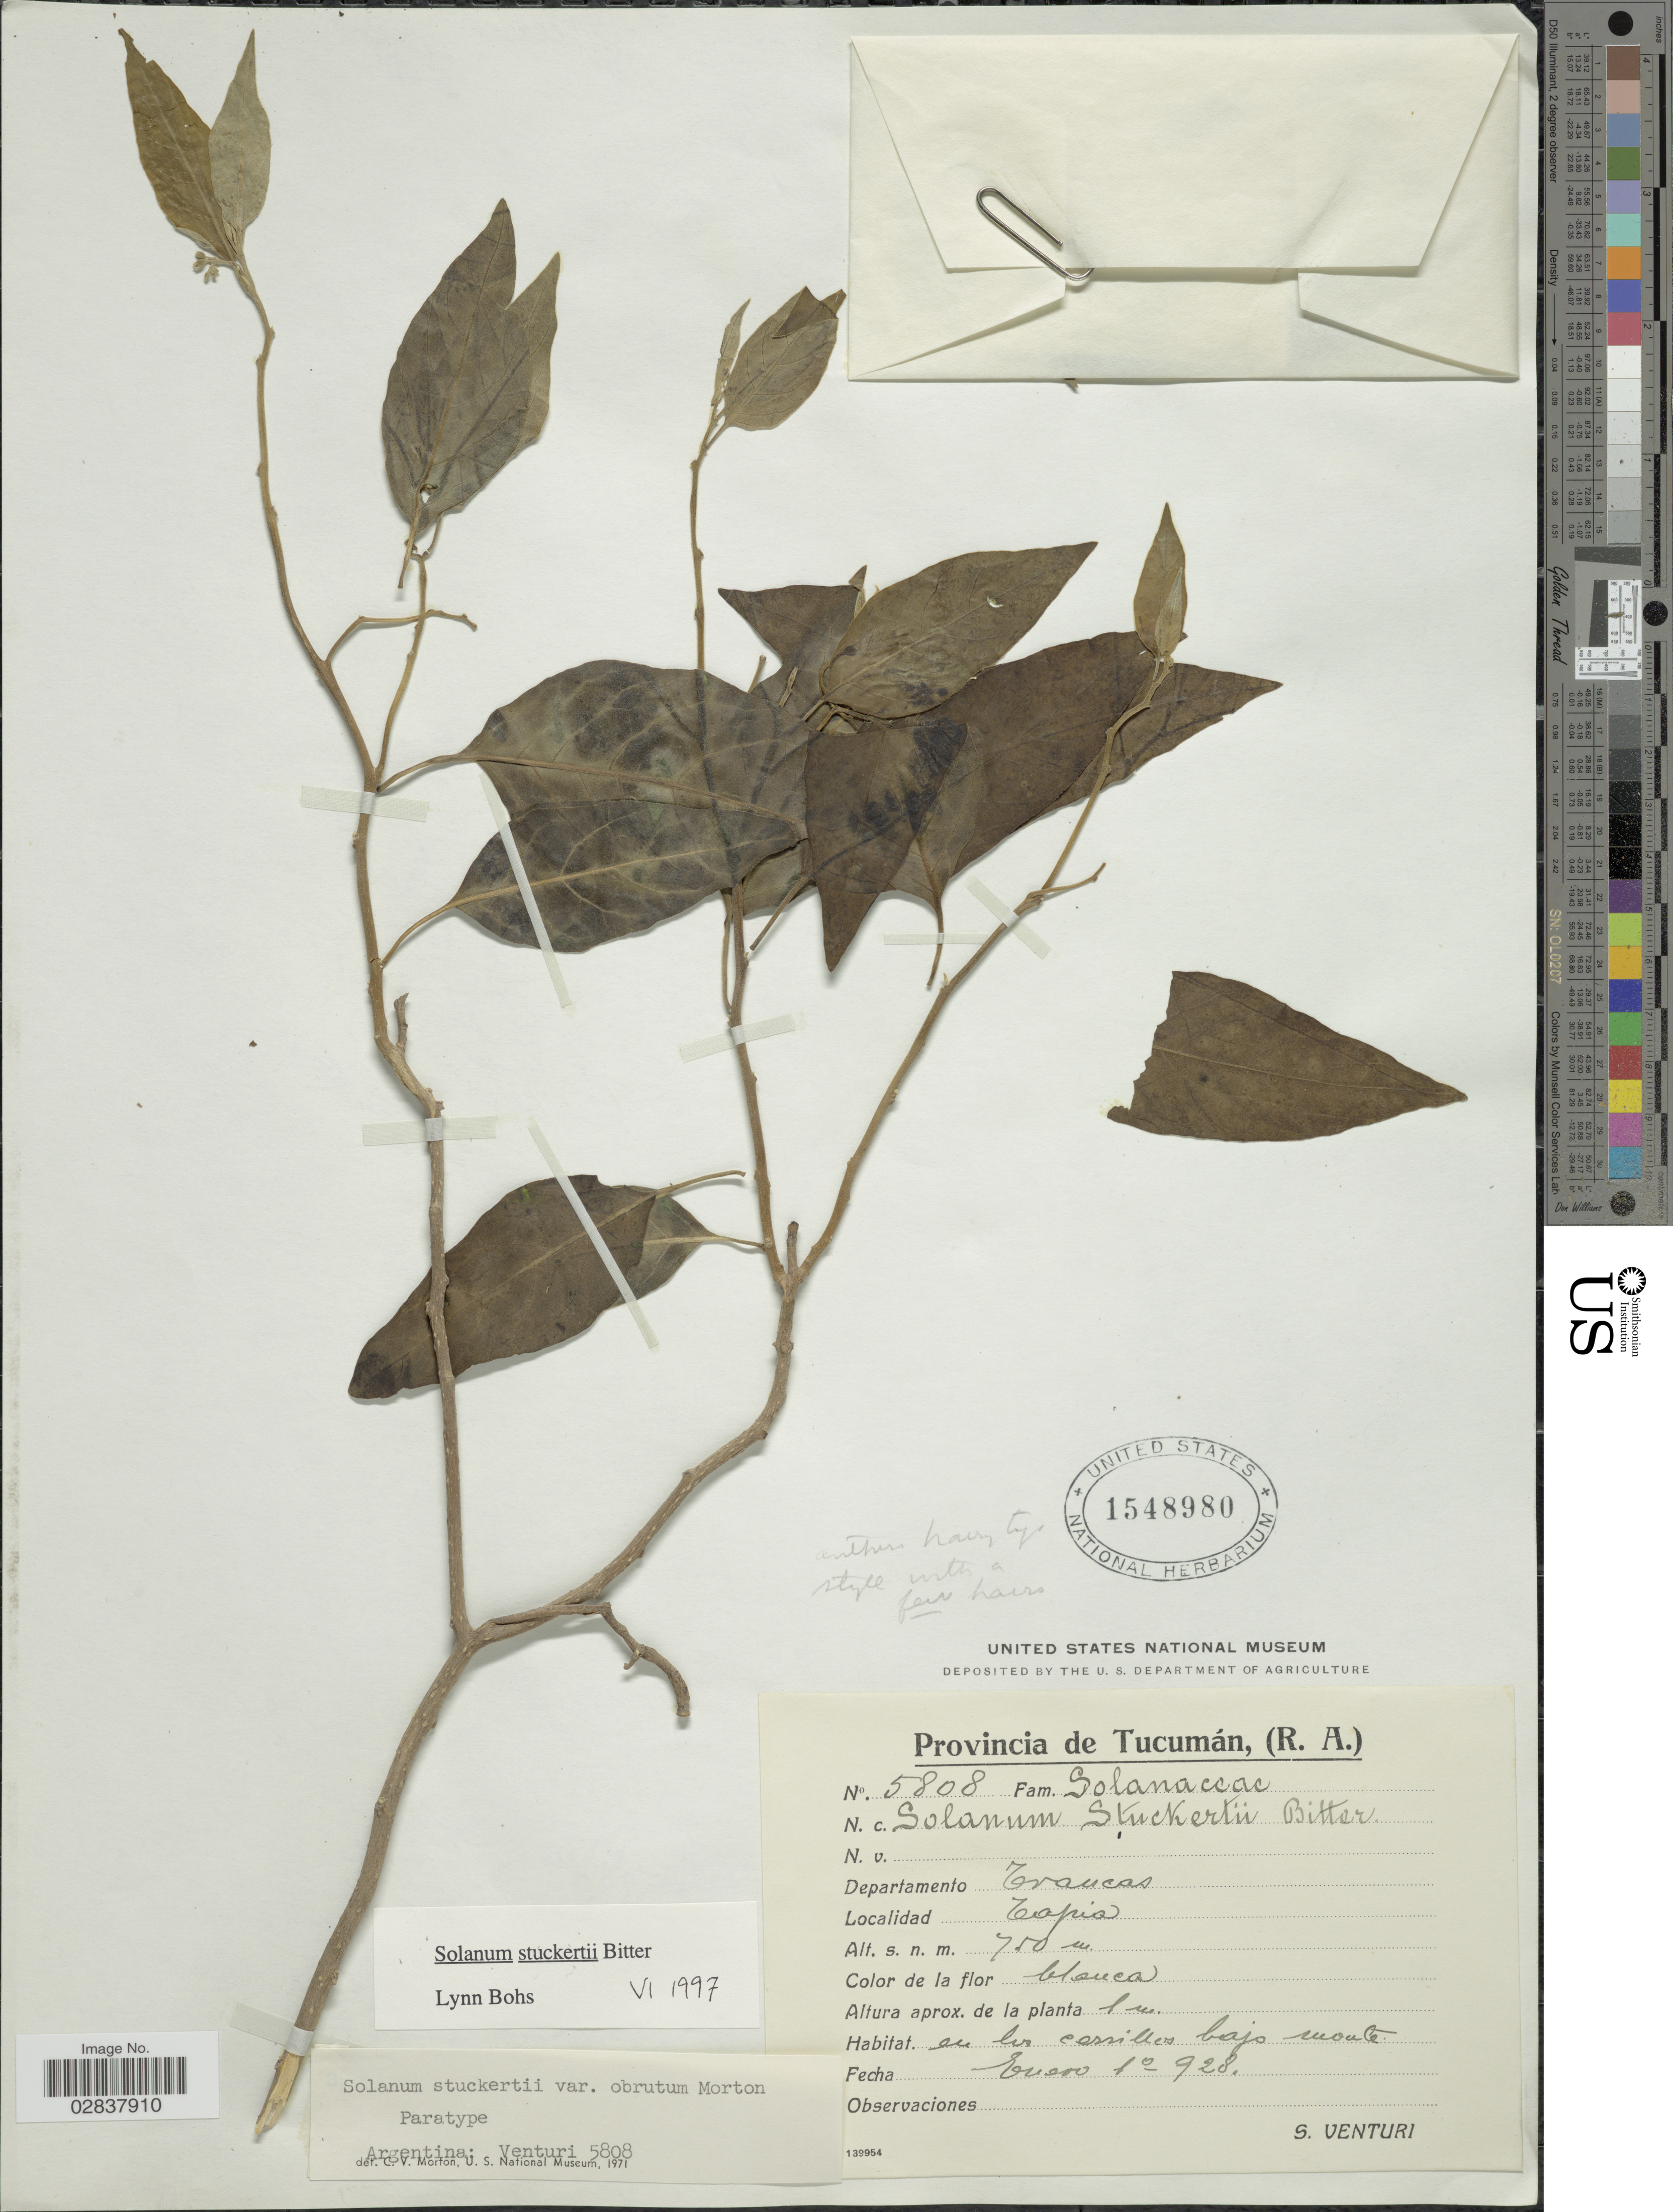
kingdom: Plantae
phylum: Tracheophyta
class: Magnoliopsida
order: Solanales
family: Solanaceae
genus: Solanum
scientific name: Solanum stuckertii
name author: Bitter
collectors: S. Venturi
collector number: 5808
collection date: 1928-01-01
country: Argentina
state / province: Tucuman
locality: (R.A.) Departamento Trancas, Tapia.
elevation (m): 750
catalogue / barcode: US 1548980